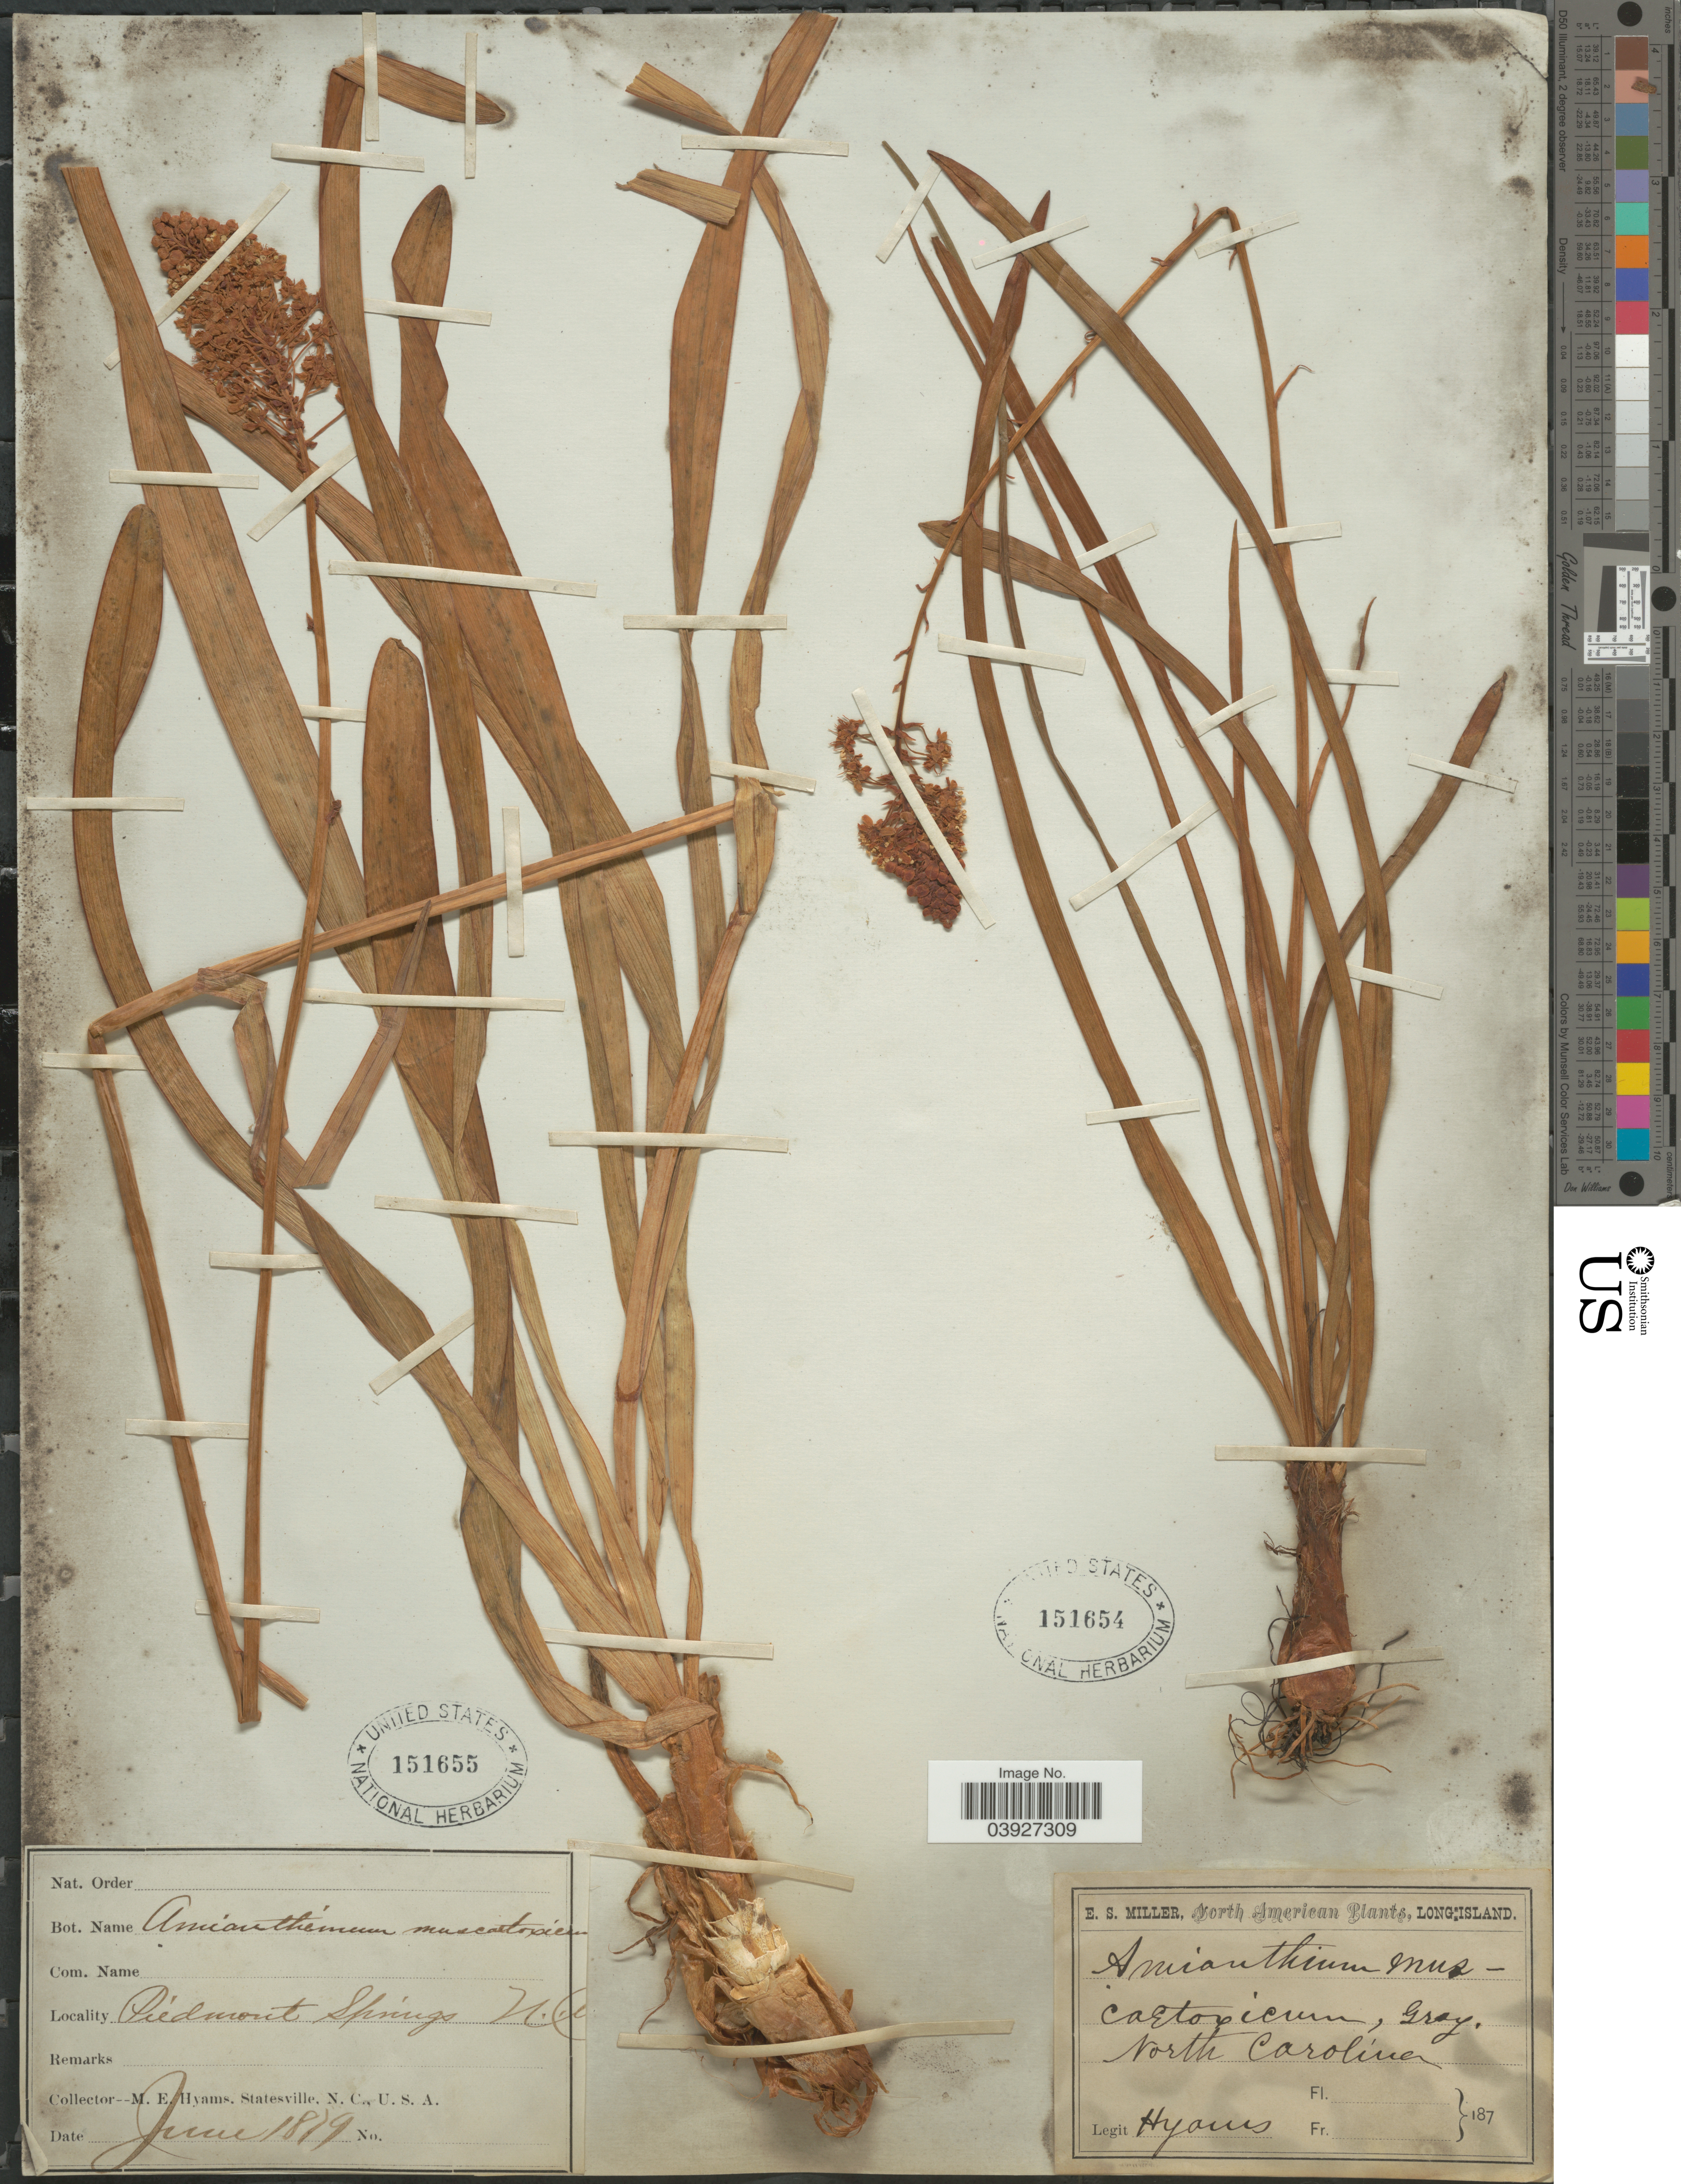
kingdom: Plantae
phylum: Tracheophyta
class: Liliopsida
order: Liliales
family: Melanthiaceae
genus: Amianthium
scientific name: Amianthium muscitoxicum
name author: (Walter) A. Gray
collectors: M. E. Hyams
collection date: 1819-06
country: United States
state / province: North Carolina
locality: Piedmont Springs.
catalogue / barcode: US 151655